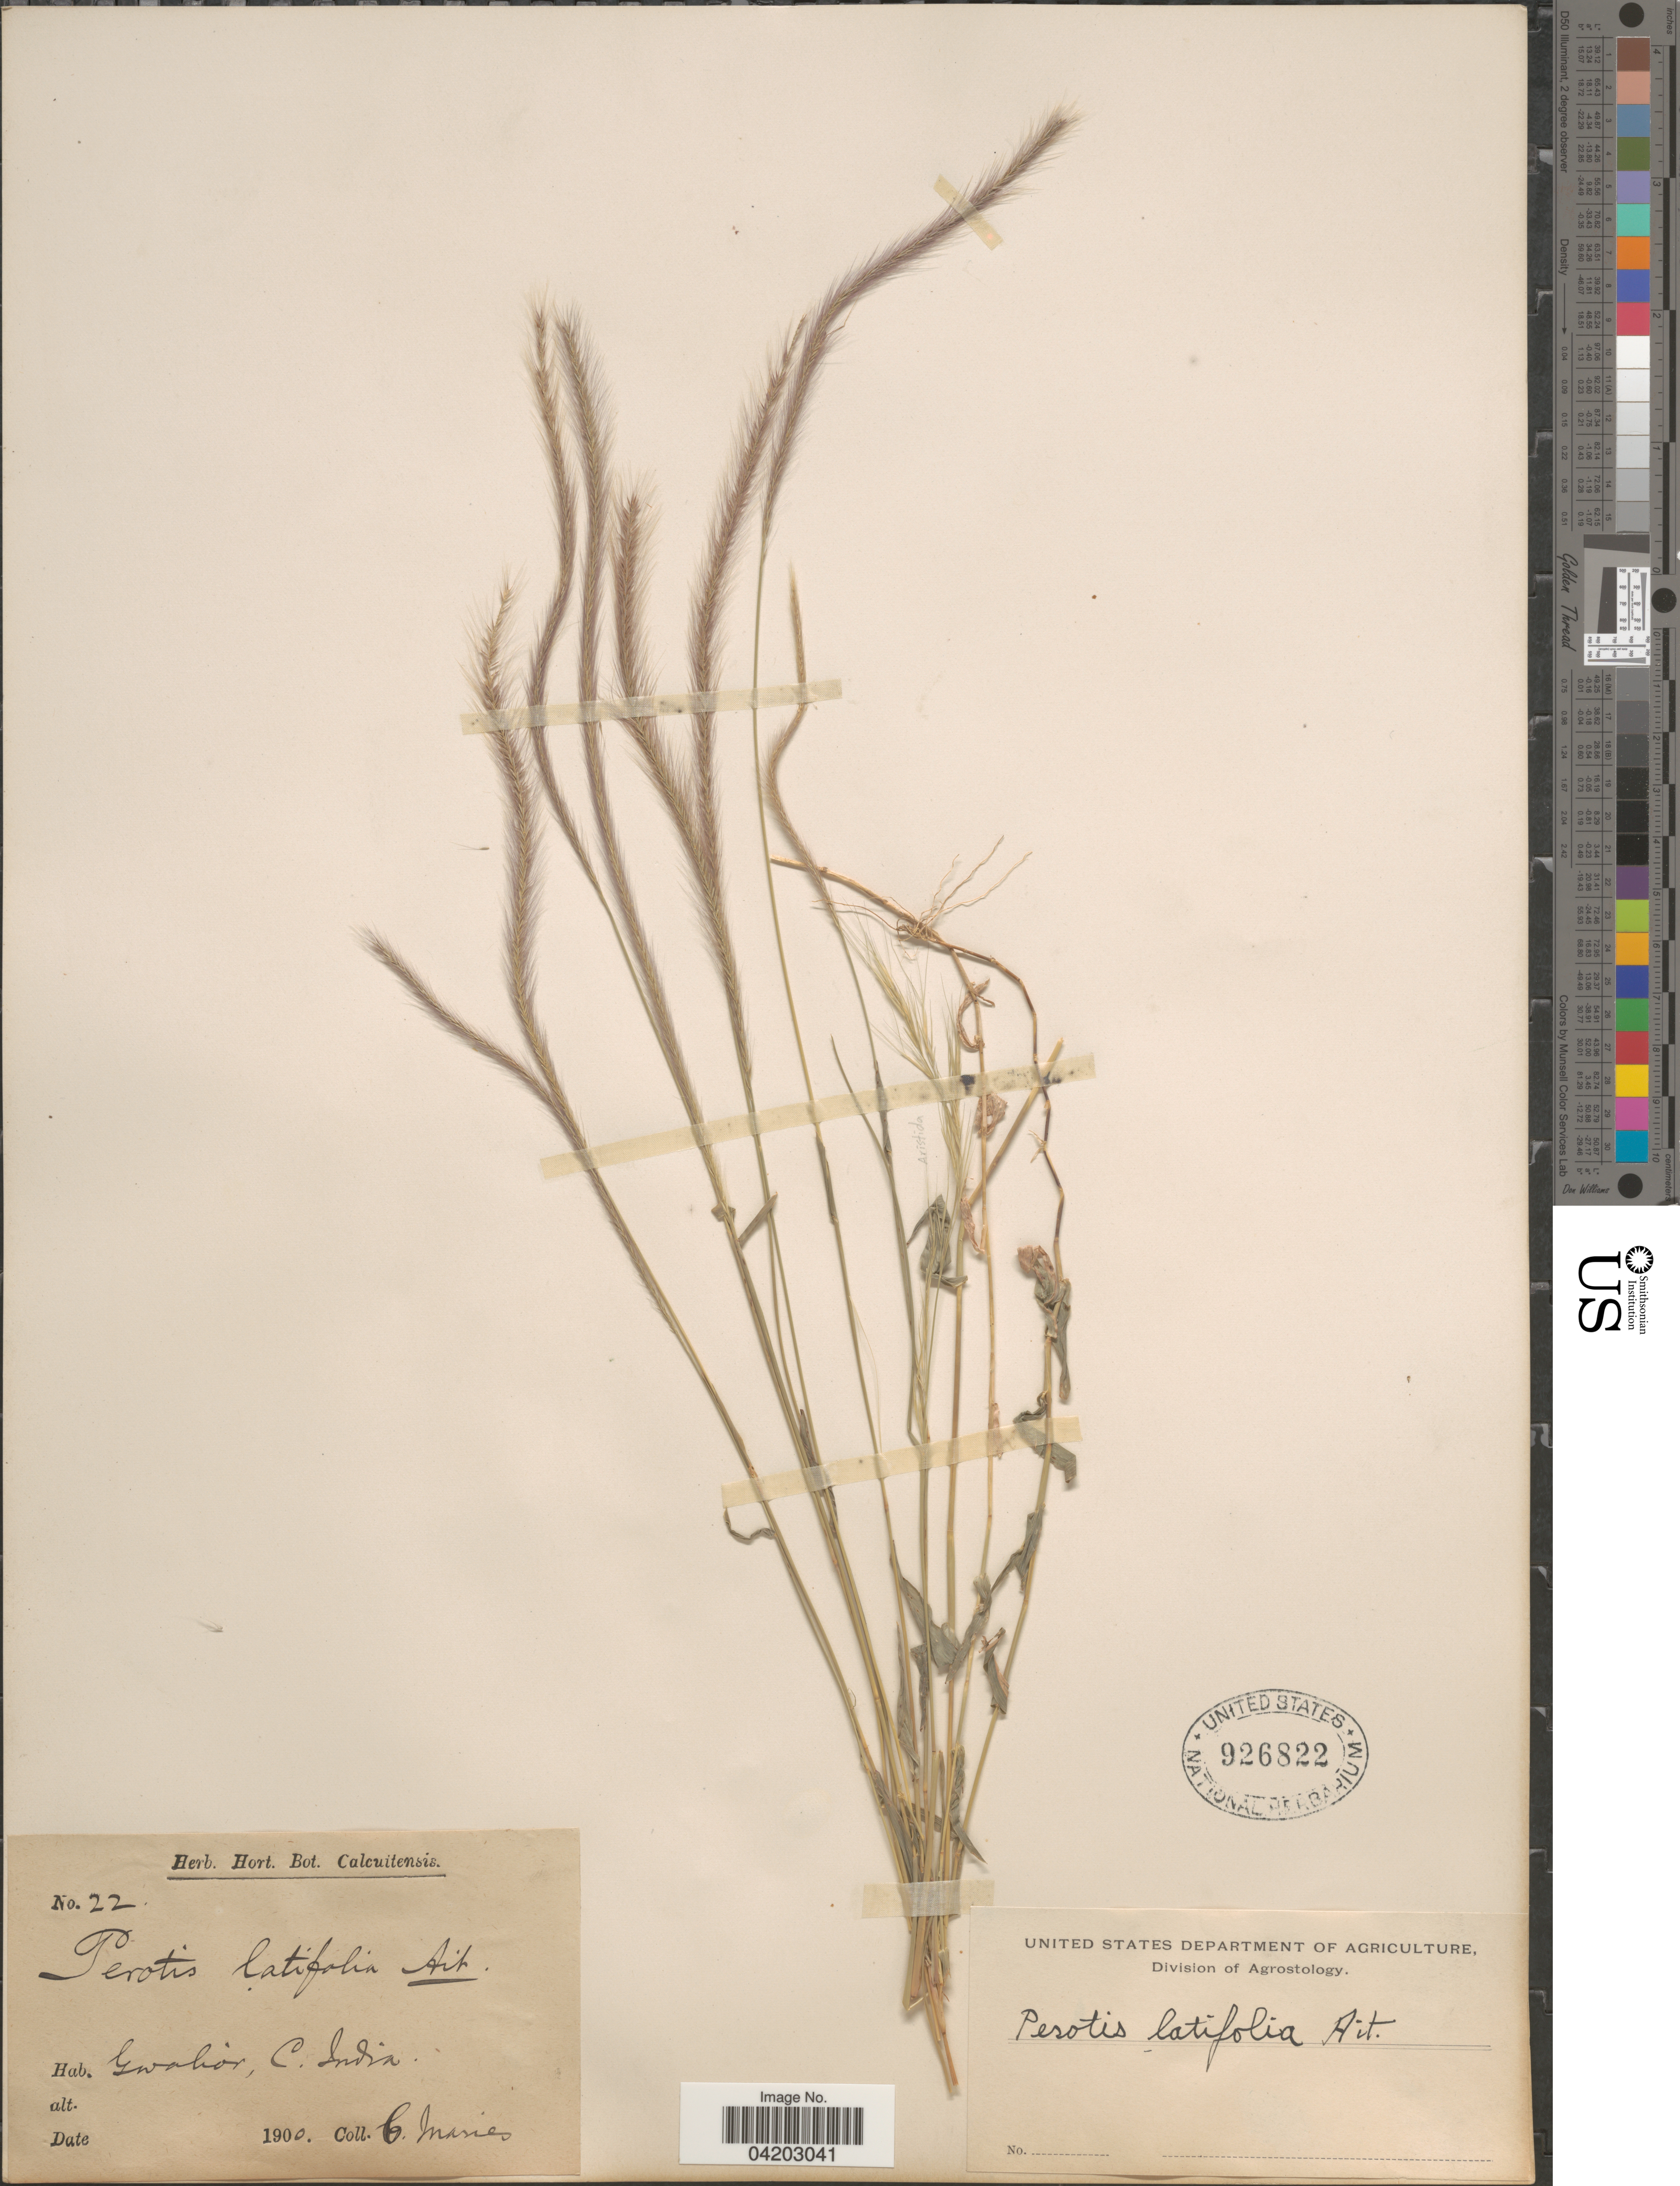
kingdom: Plantae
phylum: Tracheophyta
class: Liliopsida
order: Poales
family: Poaceae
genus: Perotis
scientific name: Perotis indica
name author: (L.) Kuntze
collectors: C. Maries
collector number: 22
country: India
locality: Gwalior, C. India.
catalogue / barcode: US 926822